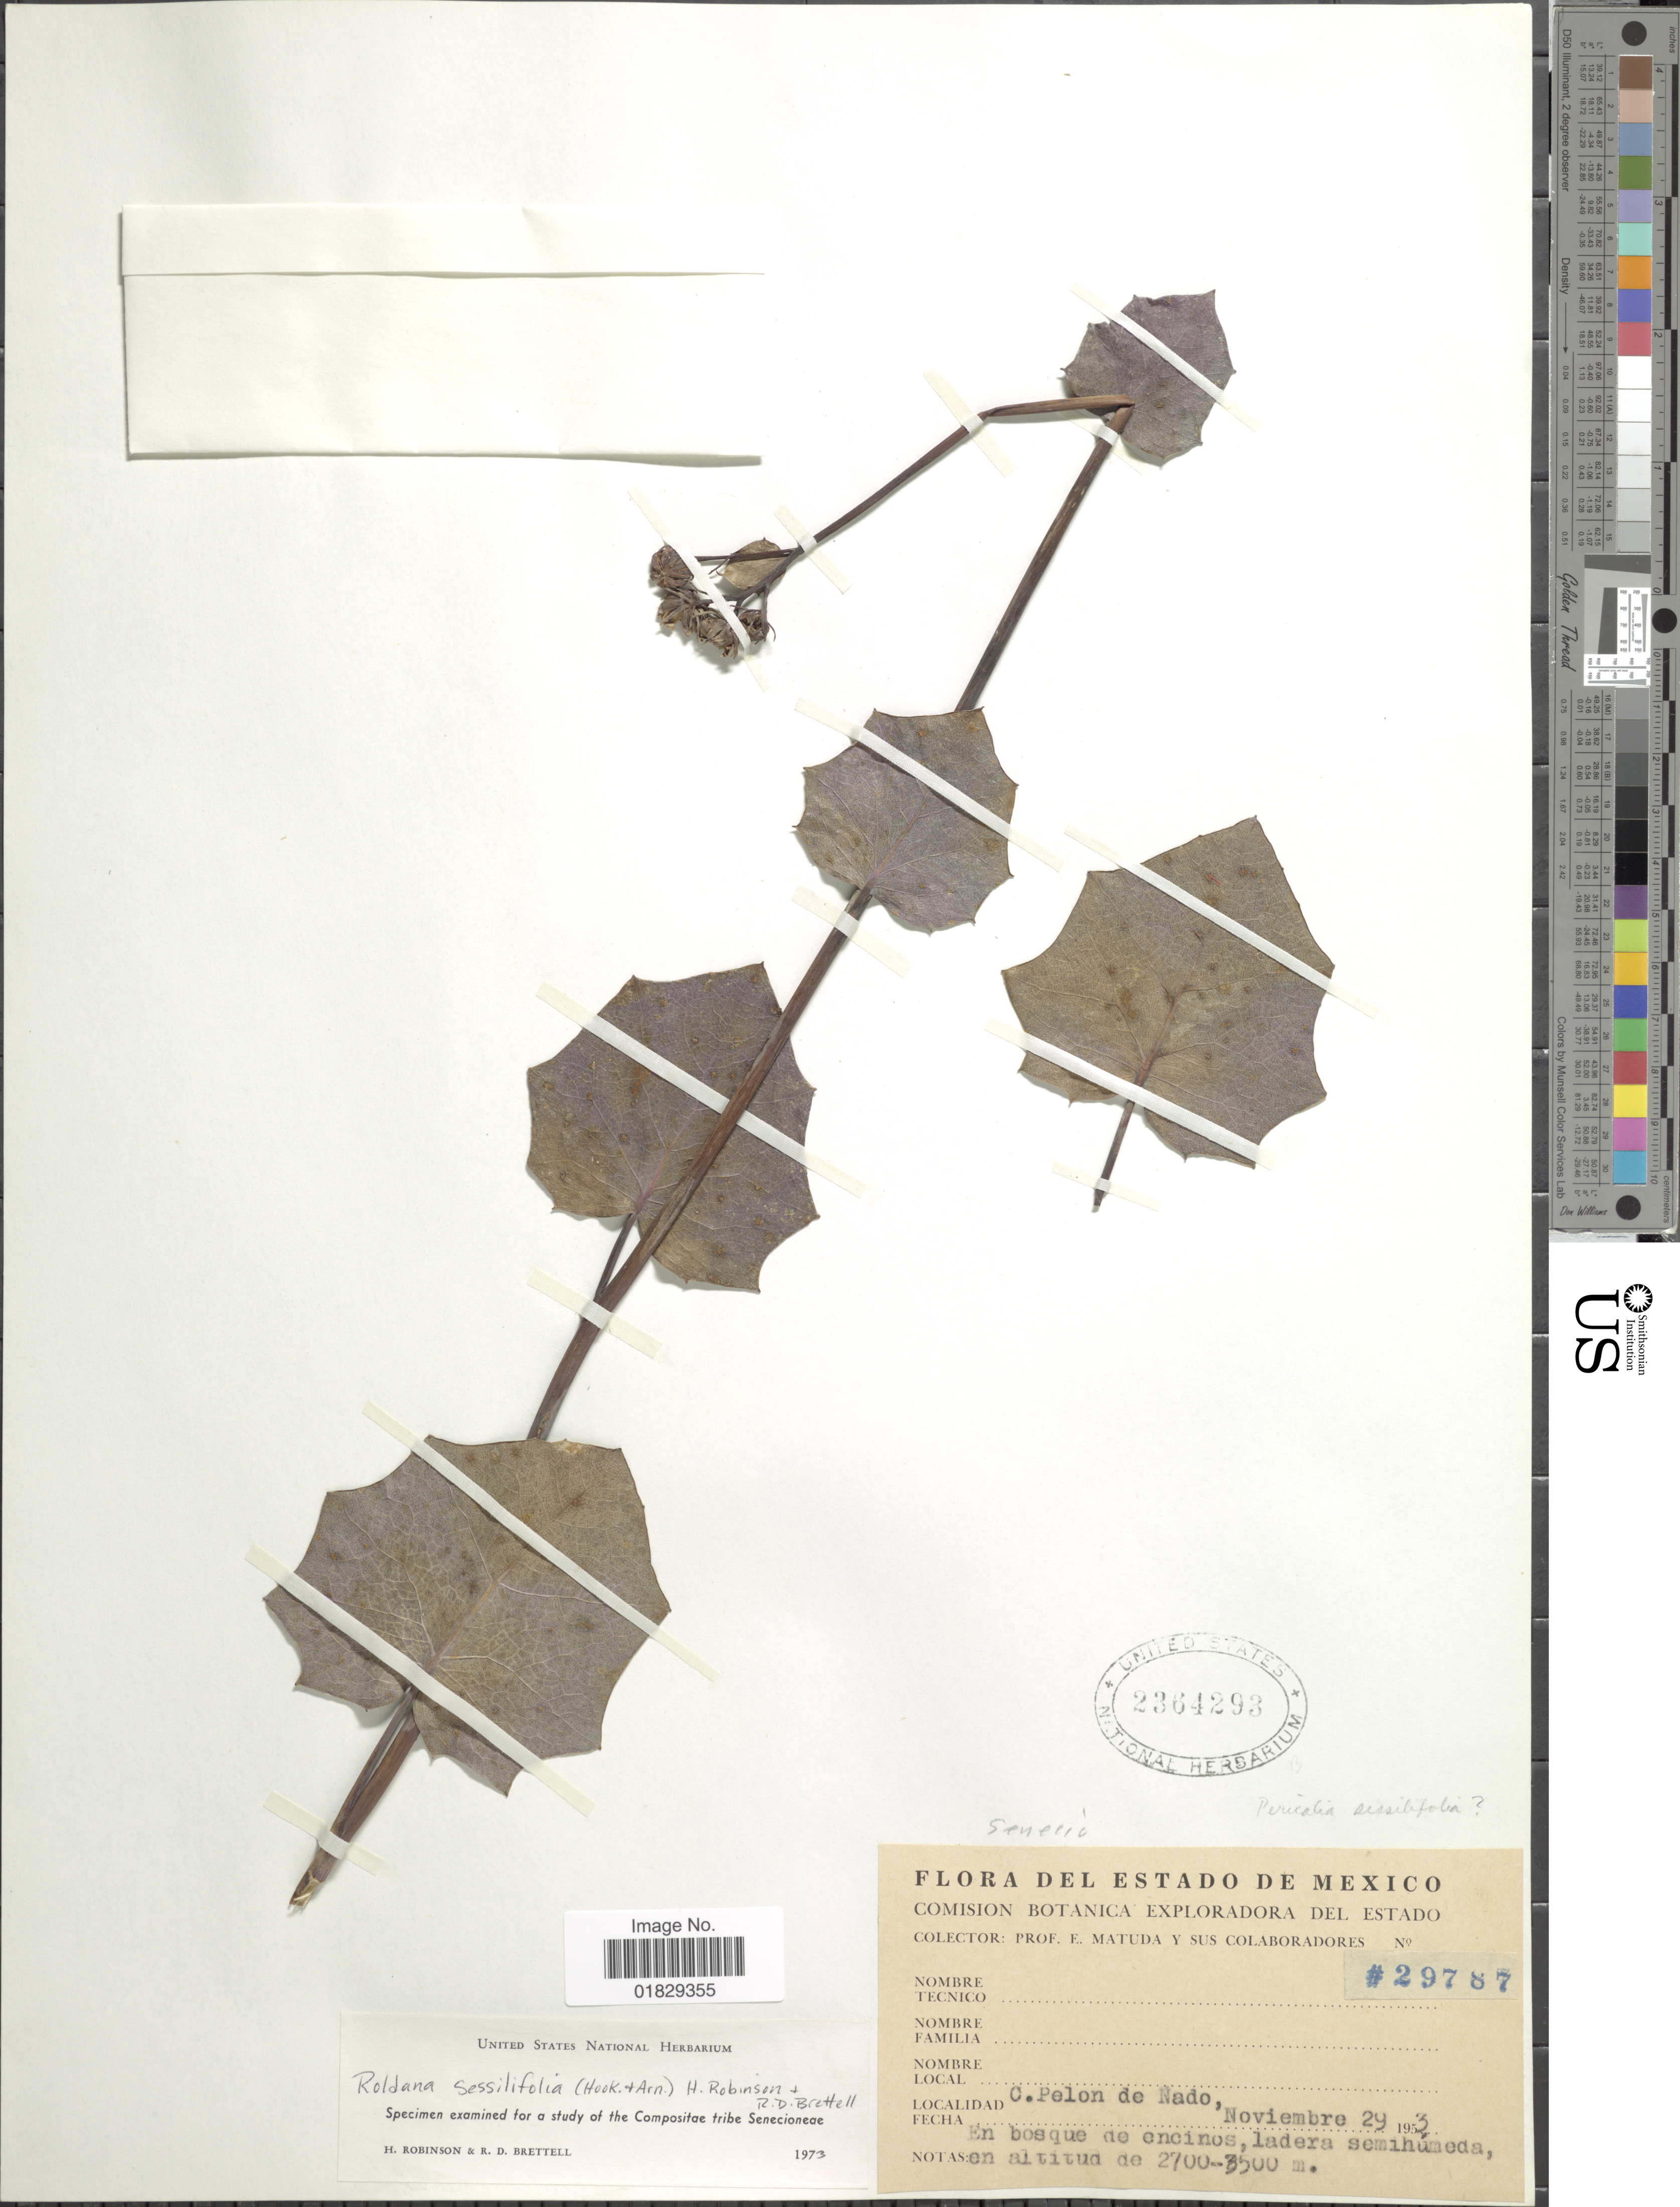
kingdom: Plantae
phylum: Tracheophyta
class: Magnoliopsida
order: Asterales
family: Asteraceae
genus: Roldana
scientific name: Roldana sessilifolia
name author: (Hook.) H. Rob. & Brettell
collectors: E. Matuda & et al.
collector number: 29787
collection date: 1953-11-29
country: Mexico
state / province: México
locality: Estado de Mexico. C. Pelon de Nado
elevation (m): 2700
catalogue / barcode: US 2364293